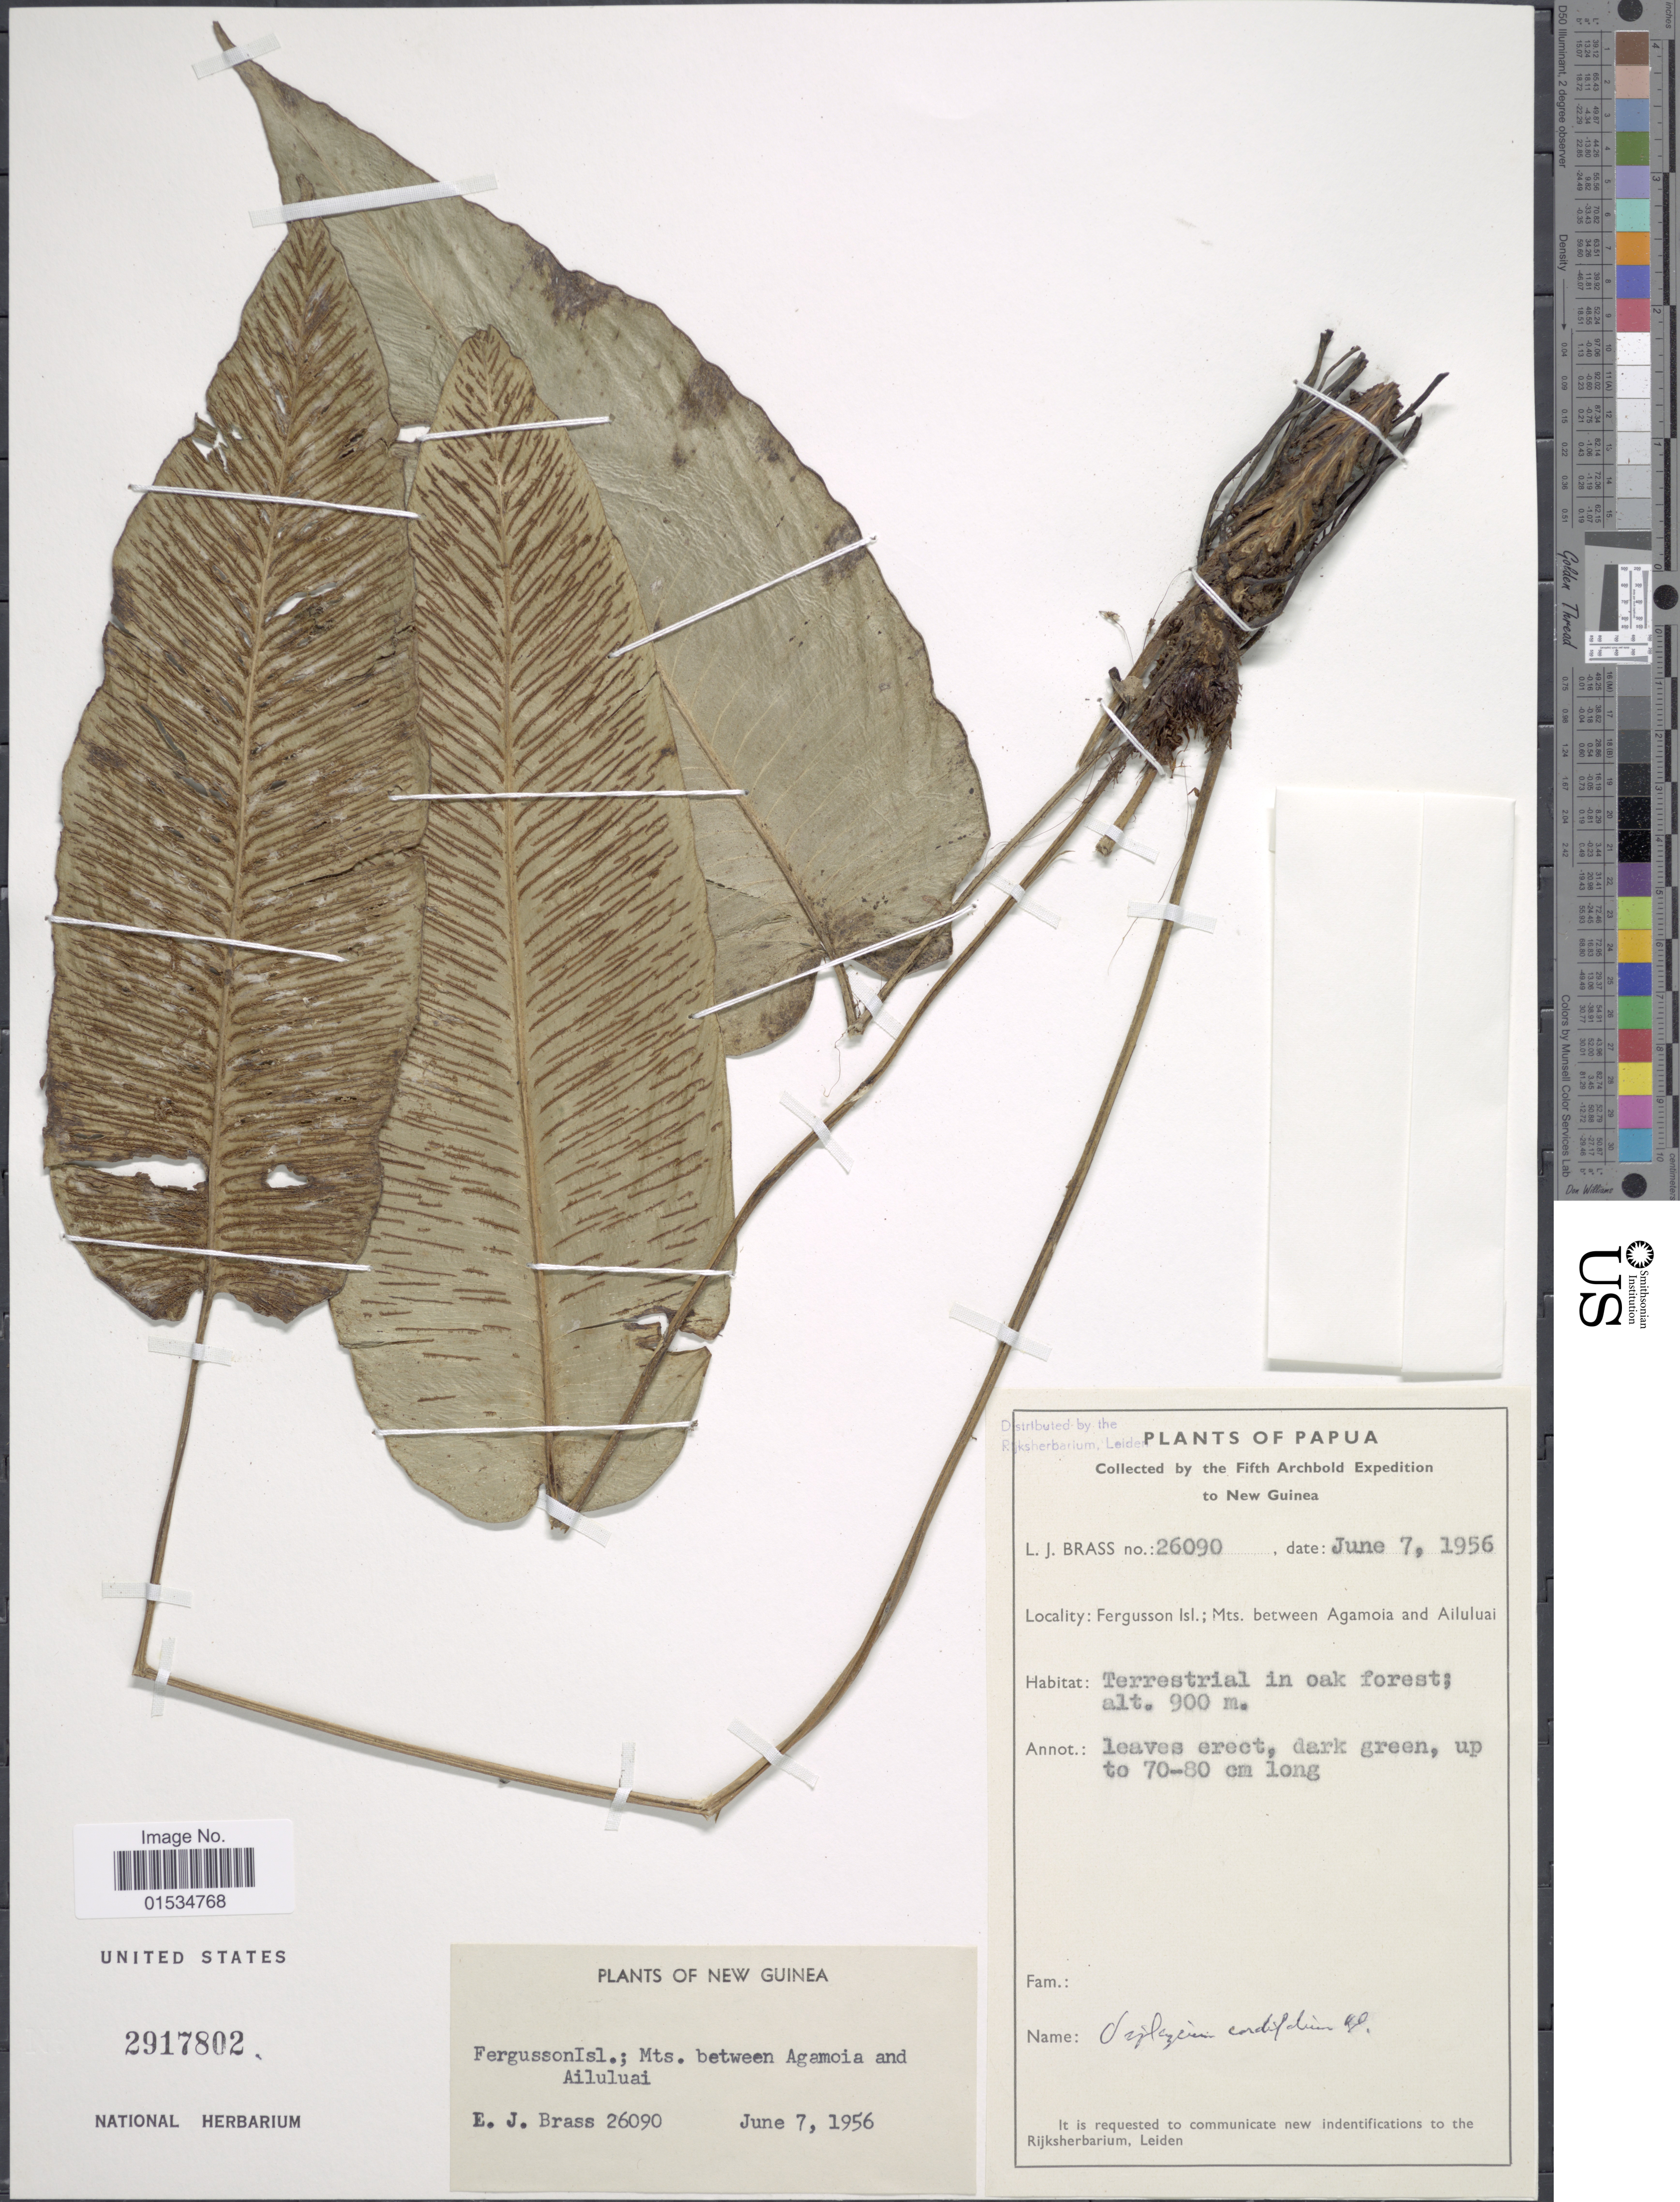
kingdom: Plantae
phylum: Tracheophyta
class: Polypodiopsida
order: Polypodiales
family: Athyriaceae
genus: Diplazium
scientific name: Diplazium cordifolium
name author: Blume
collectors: L. J. Brass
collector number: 26090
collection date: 1956-06-07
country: Papua New Guinea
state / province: Milne Bay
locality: Fergusson Isl.; Mts. between Agamoia and Ailuluai, New Guinea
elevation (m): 900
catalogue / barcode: US 2917802